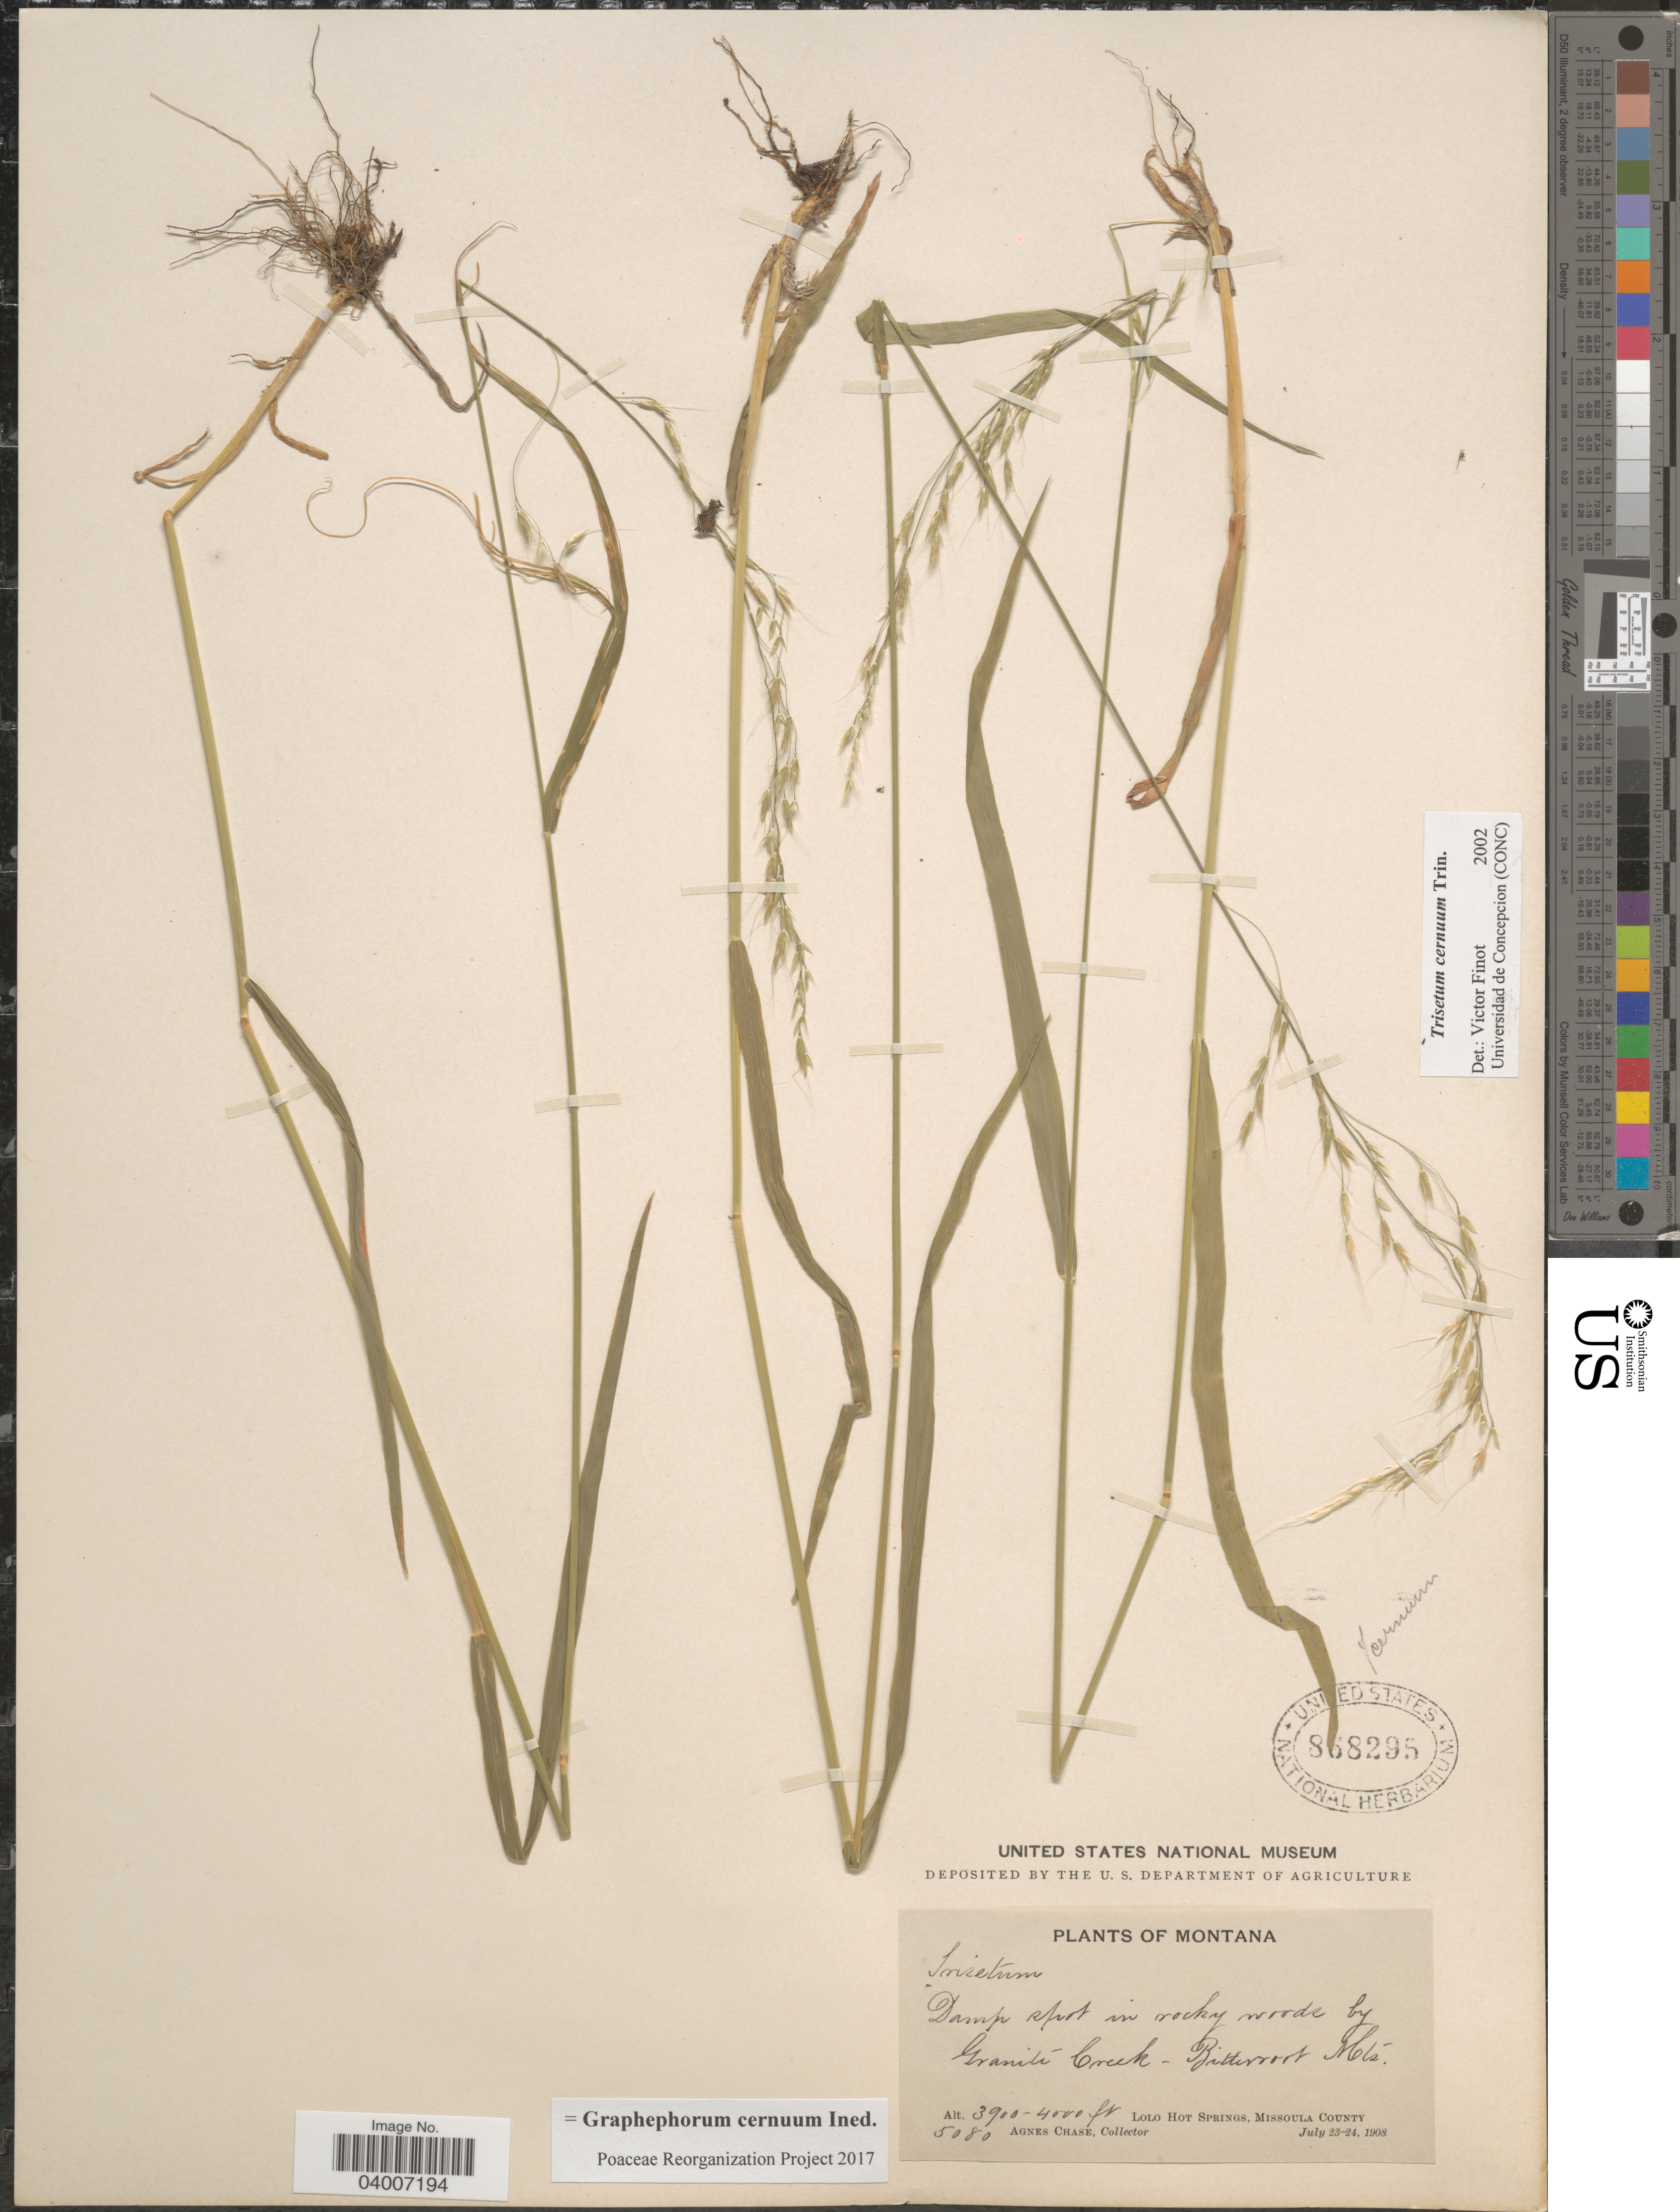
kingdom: Plantae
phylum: Tracheophyta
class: Liliopsida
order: Poales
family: Poaceae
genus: Graphephorum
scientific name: Graphephorum cernuum ined.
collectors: A. Chase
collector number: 5080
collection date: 1908-07-23/1908-07-24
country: United States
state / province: Montana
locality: Damp spot in rocky woods by Granite Creek - Bitterroot Mts. Lolo Hot Springs, Missoula County.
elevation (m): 1189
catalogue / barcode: US 868295